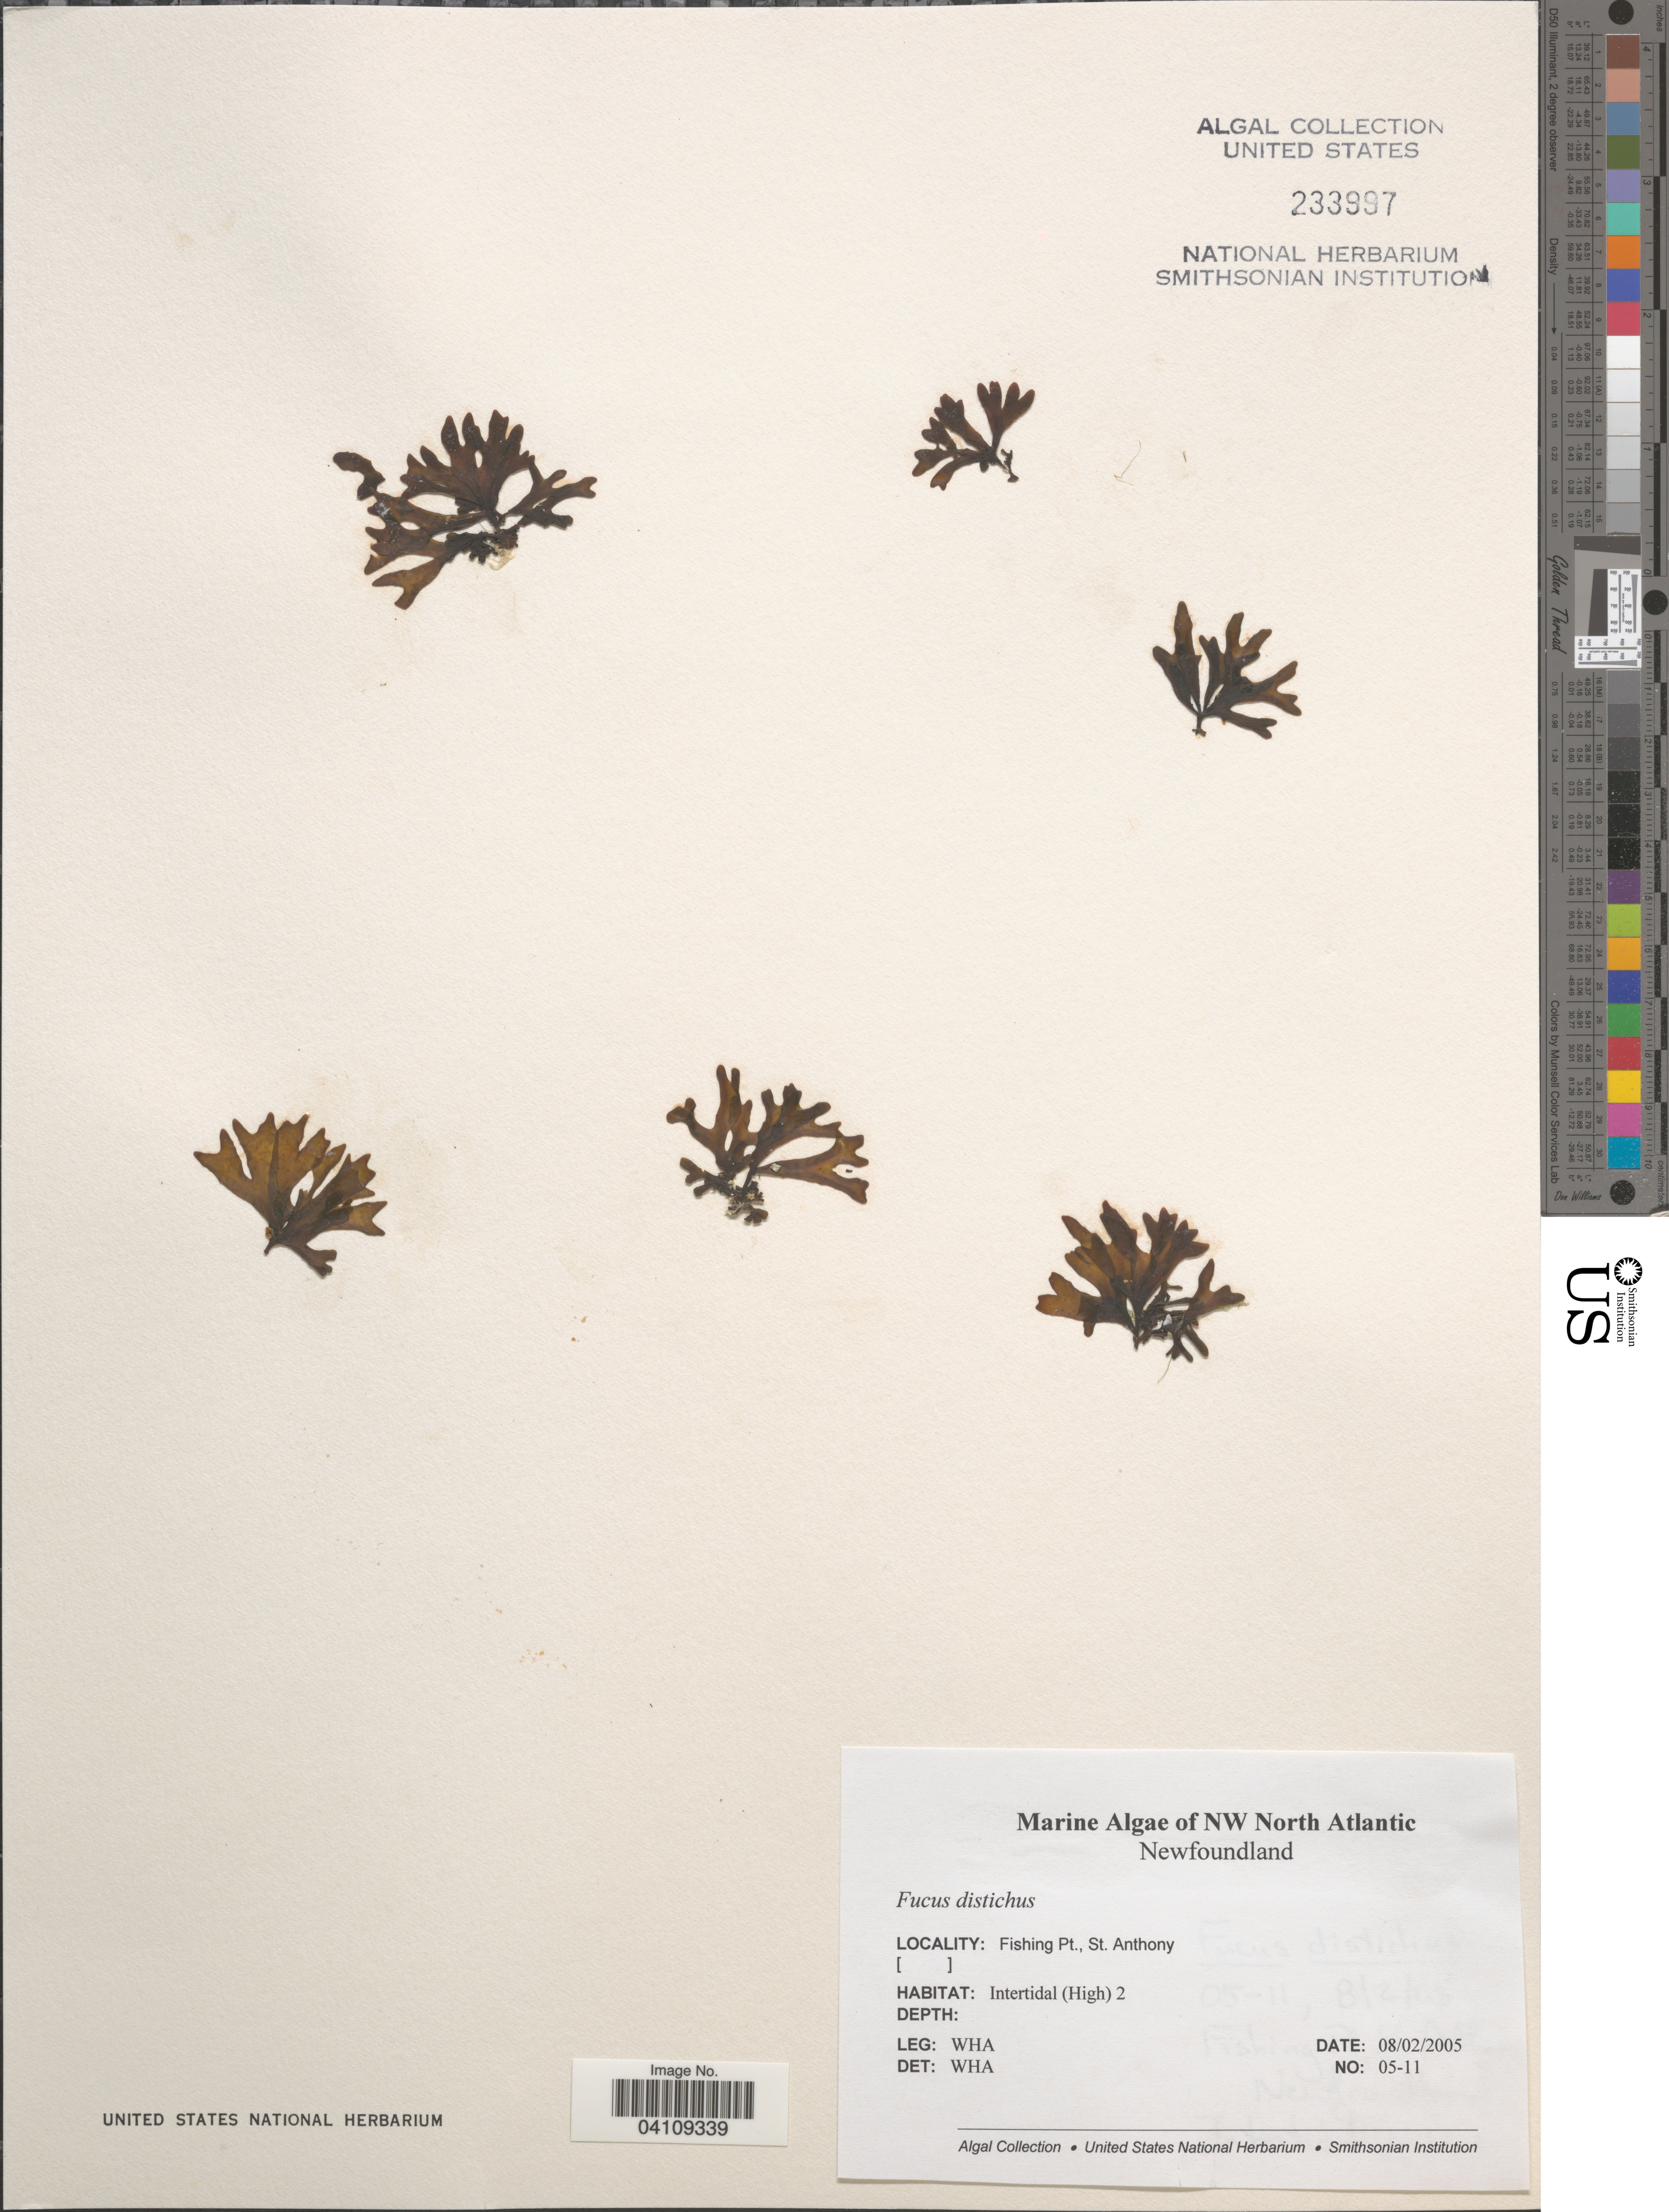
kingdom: Chromista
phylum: Ochrophyta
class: Phaeophyceae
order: Fucales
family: Fucaceae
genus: Fucus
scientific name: Fucus distichus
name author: L.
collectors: W. H. Adey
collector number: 05-11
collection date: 2005-08-02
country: Canada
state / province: Newfoundland and Labrador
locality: NW North Atlantic. Fishing Pt., St. Anthony.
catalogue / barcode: US 233997